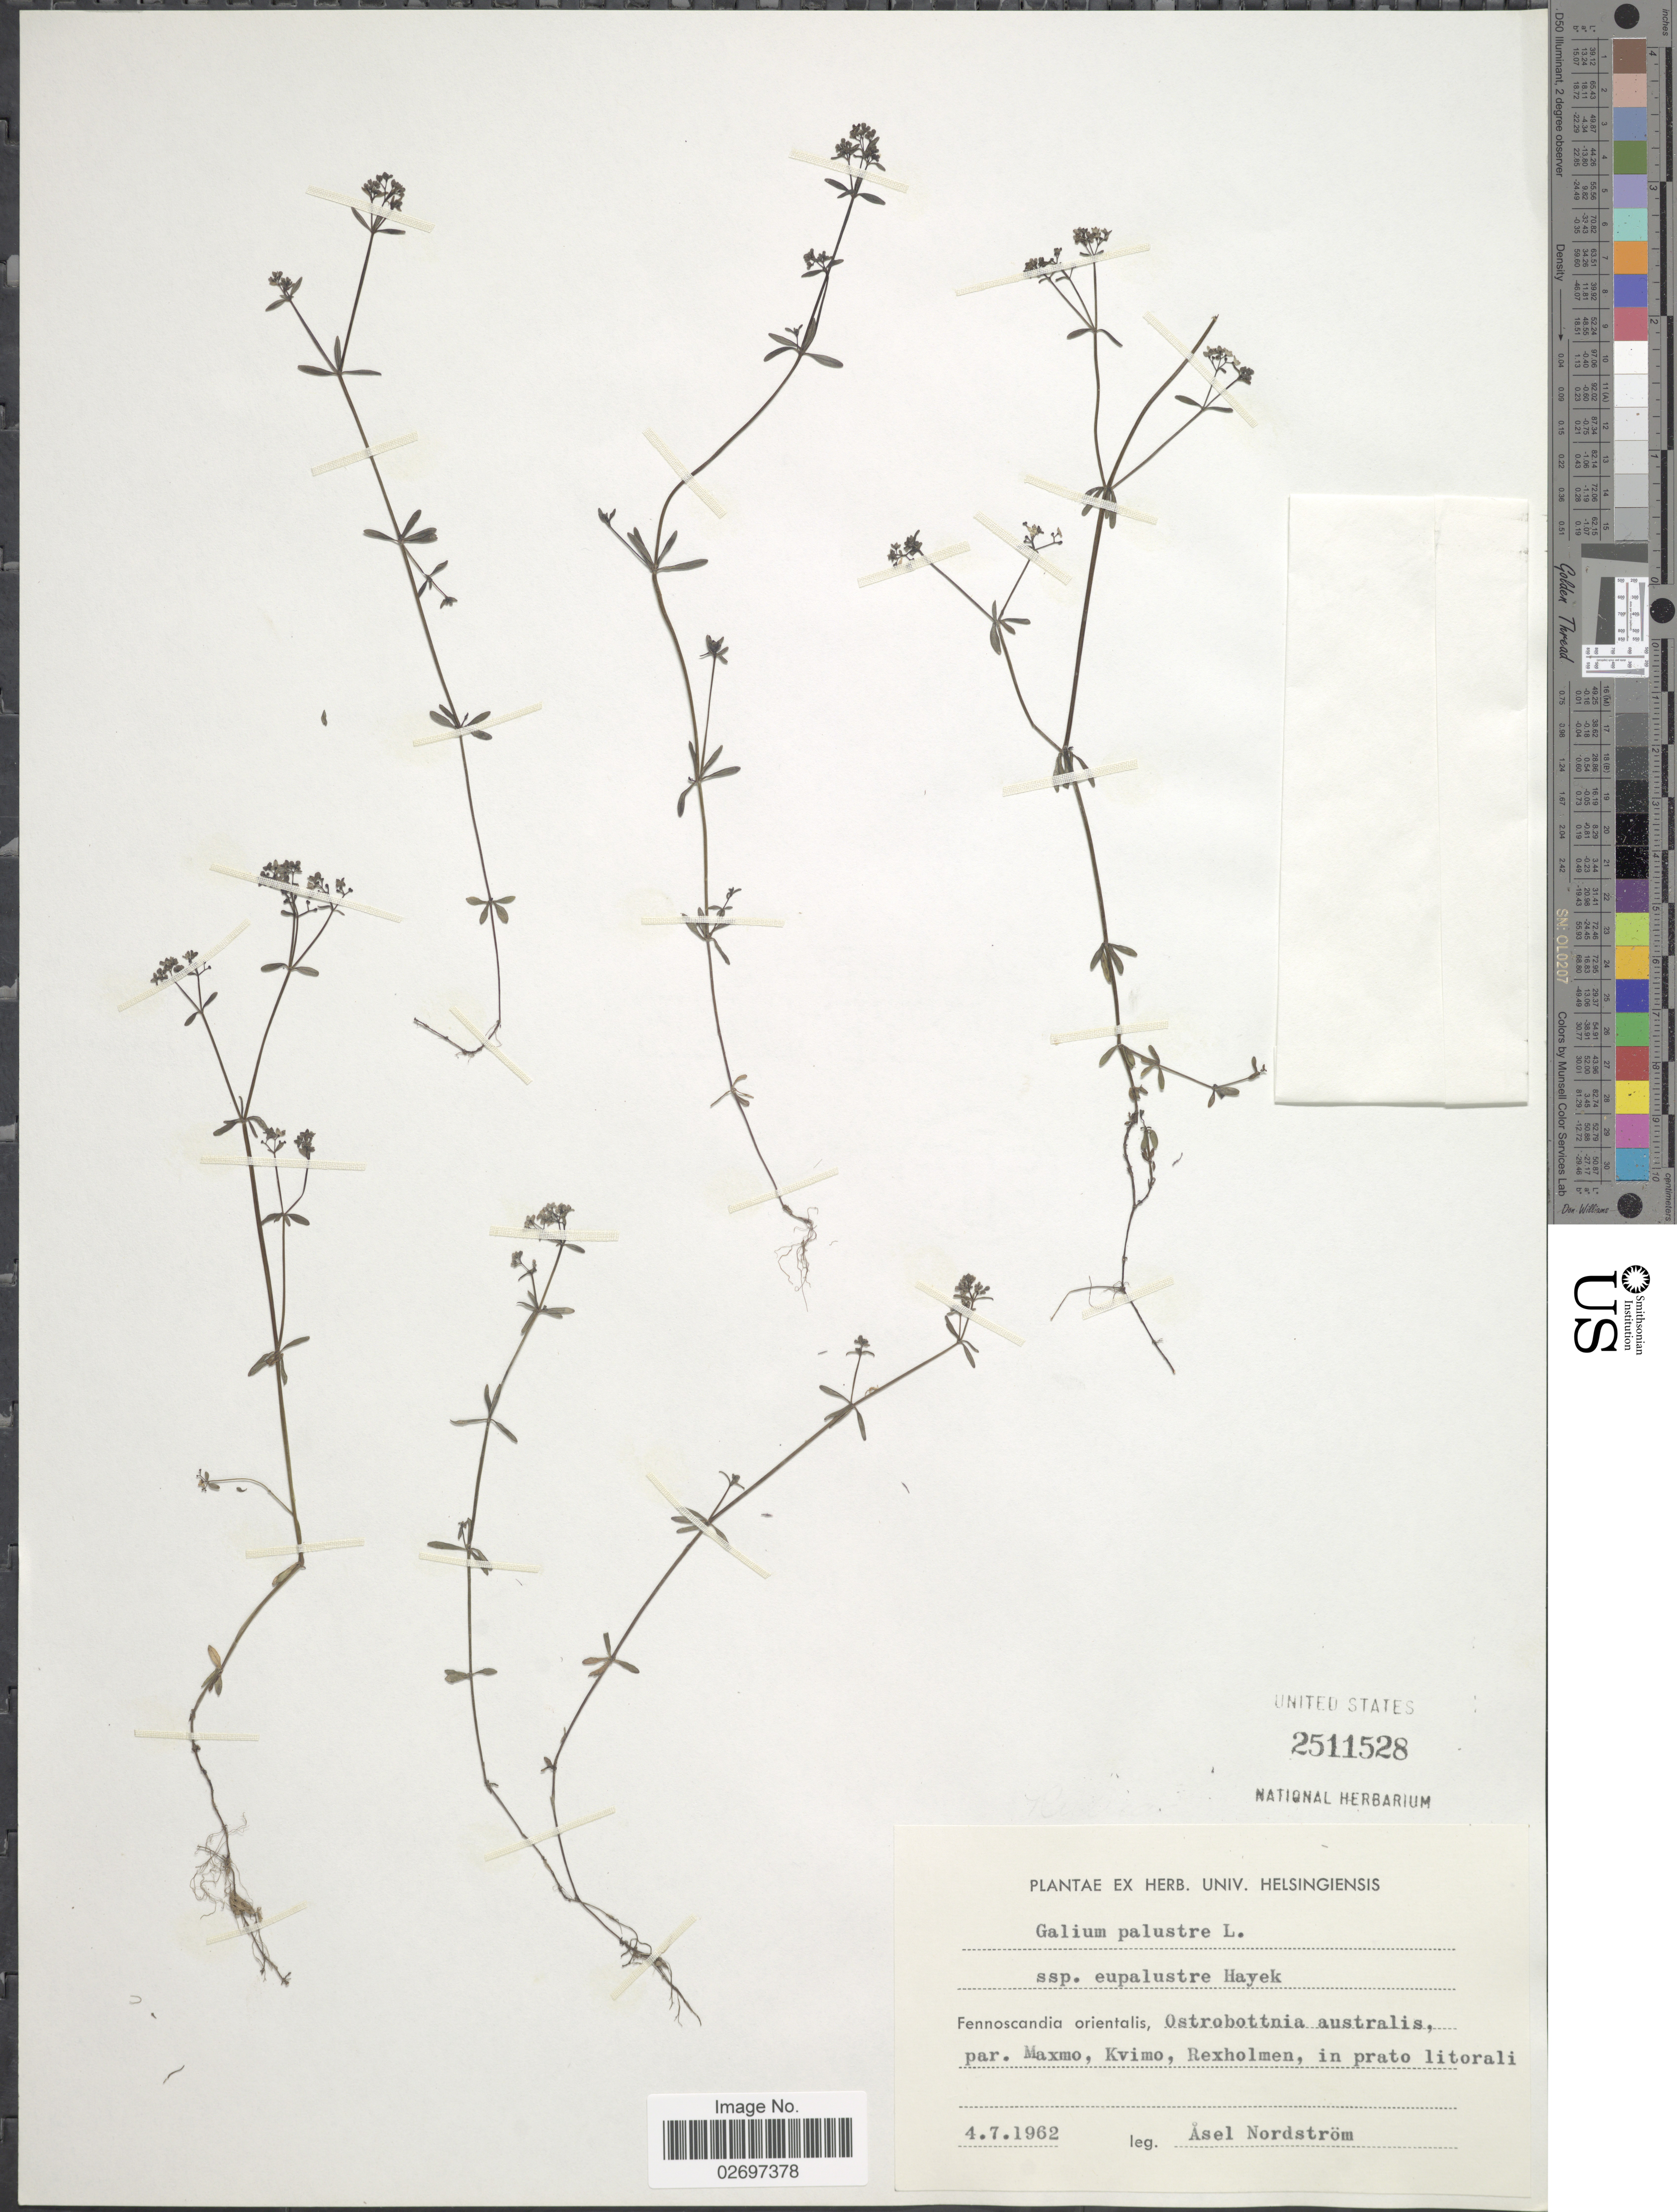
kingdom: Plantae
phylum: Tracheophyta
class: Magnoliopsida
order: Gentianales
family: Rubiaceae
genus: Galium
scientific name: Galium palustre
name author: L.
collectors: A. Nordström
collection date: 1962-07-04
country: Finland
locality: Fennoscandia orientalis, Ostrobottnia australis, par. Maxmo, Kvimo, Rexholmen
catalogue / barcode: US 2511528